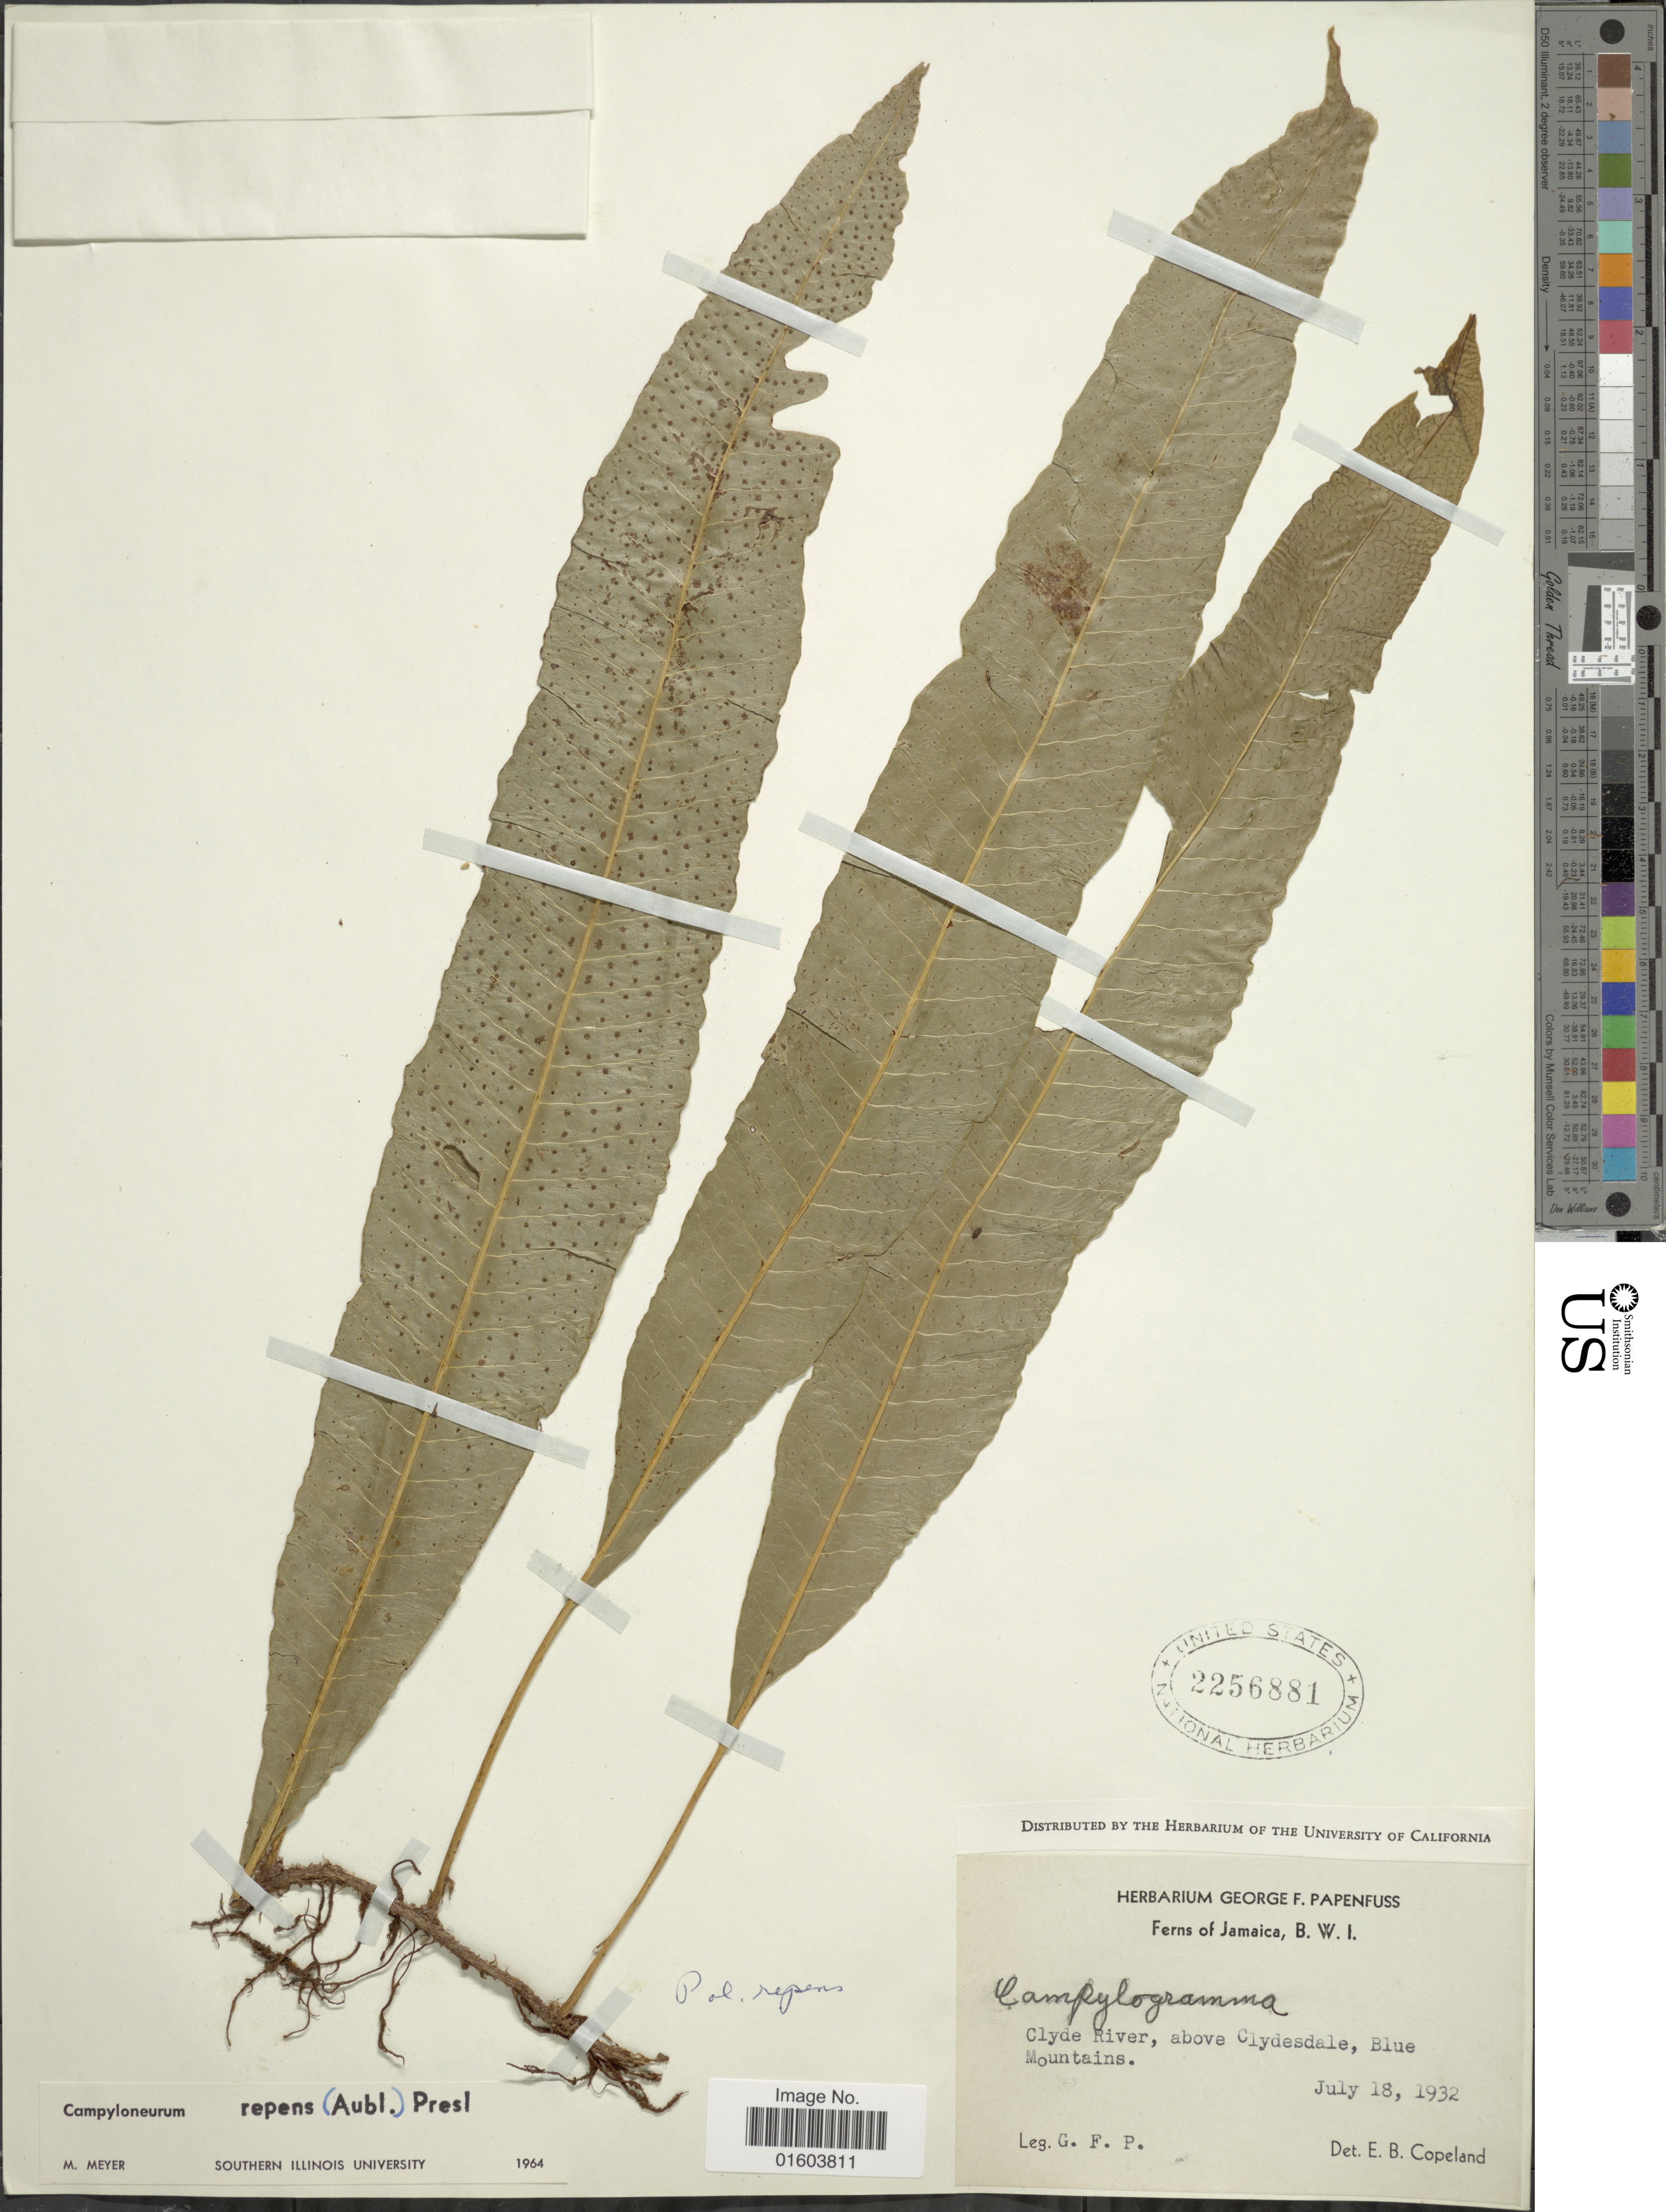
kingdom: Plantae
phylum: Tracheophyta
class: Polypodiopsida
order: Polypodiales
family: Polypodiaceae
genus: Campyloneurum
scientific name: Campyloneurum repens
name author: (Aubl.) C. Presl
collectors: G. Papenfuss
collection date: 1932-07-18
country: Jamaica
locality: Jamaica, B.W.I. Clyde River, above Clydesdale, Blue Mountains.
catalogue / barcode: US 2256881